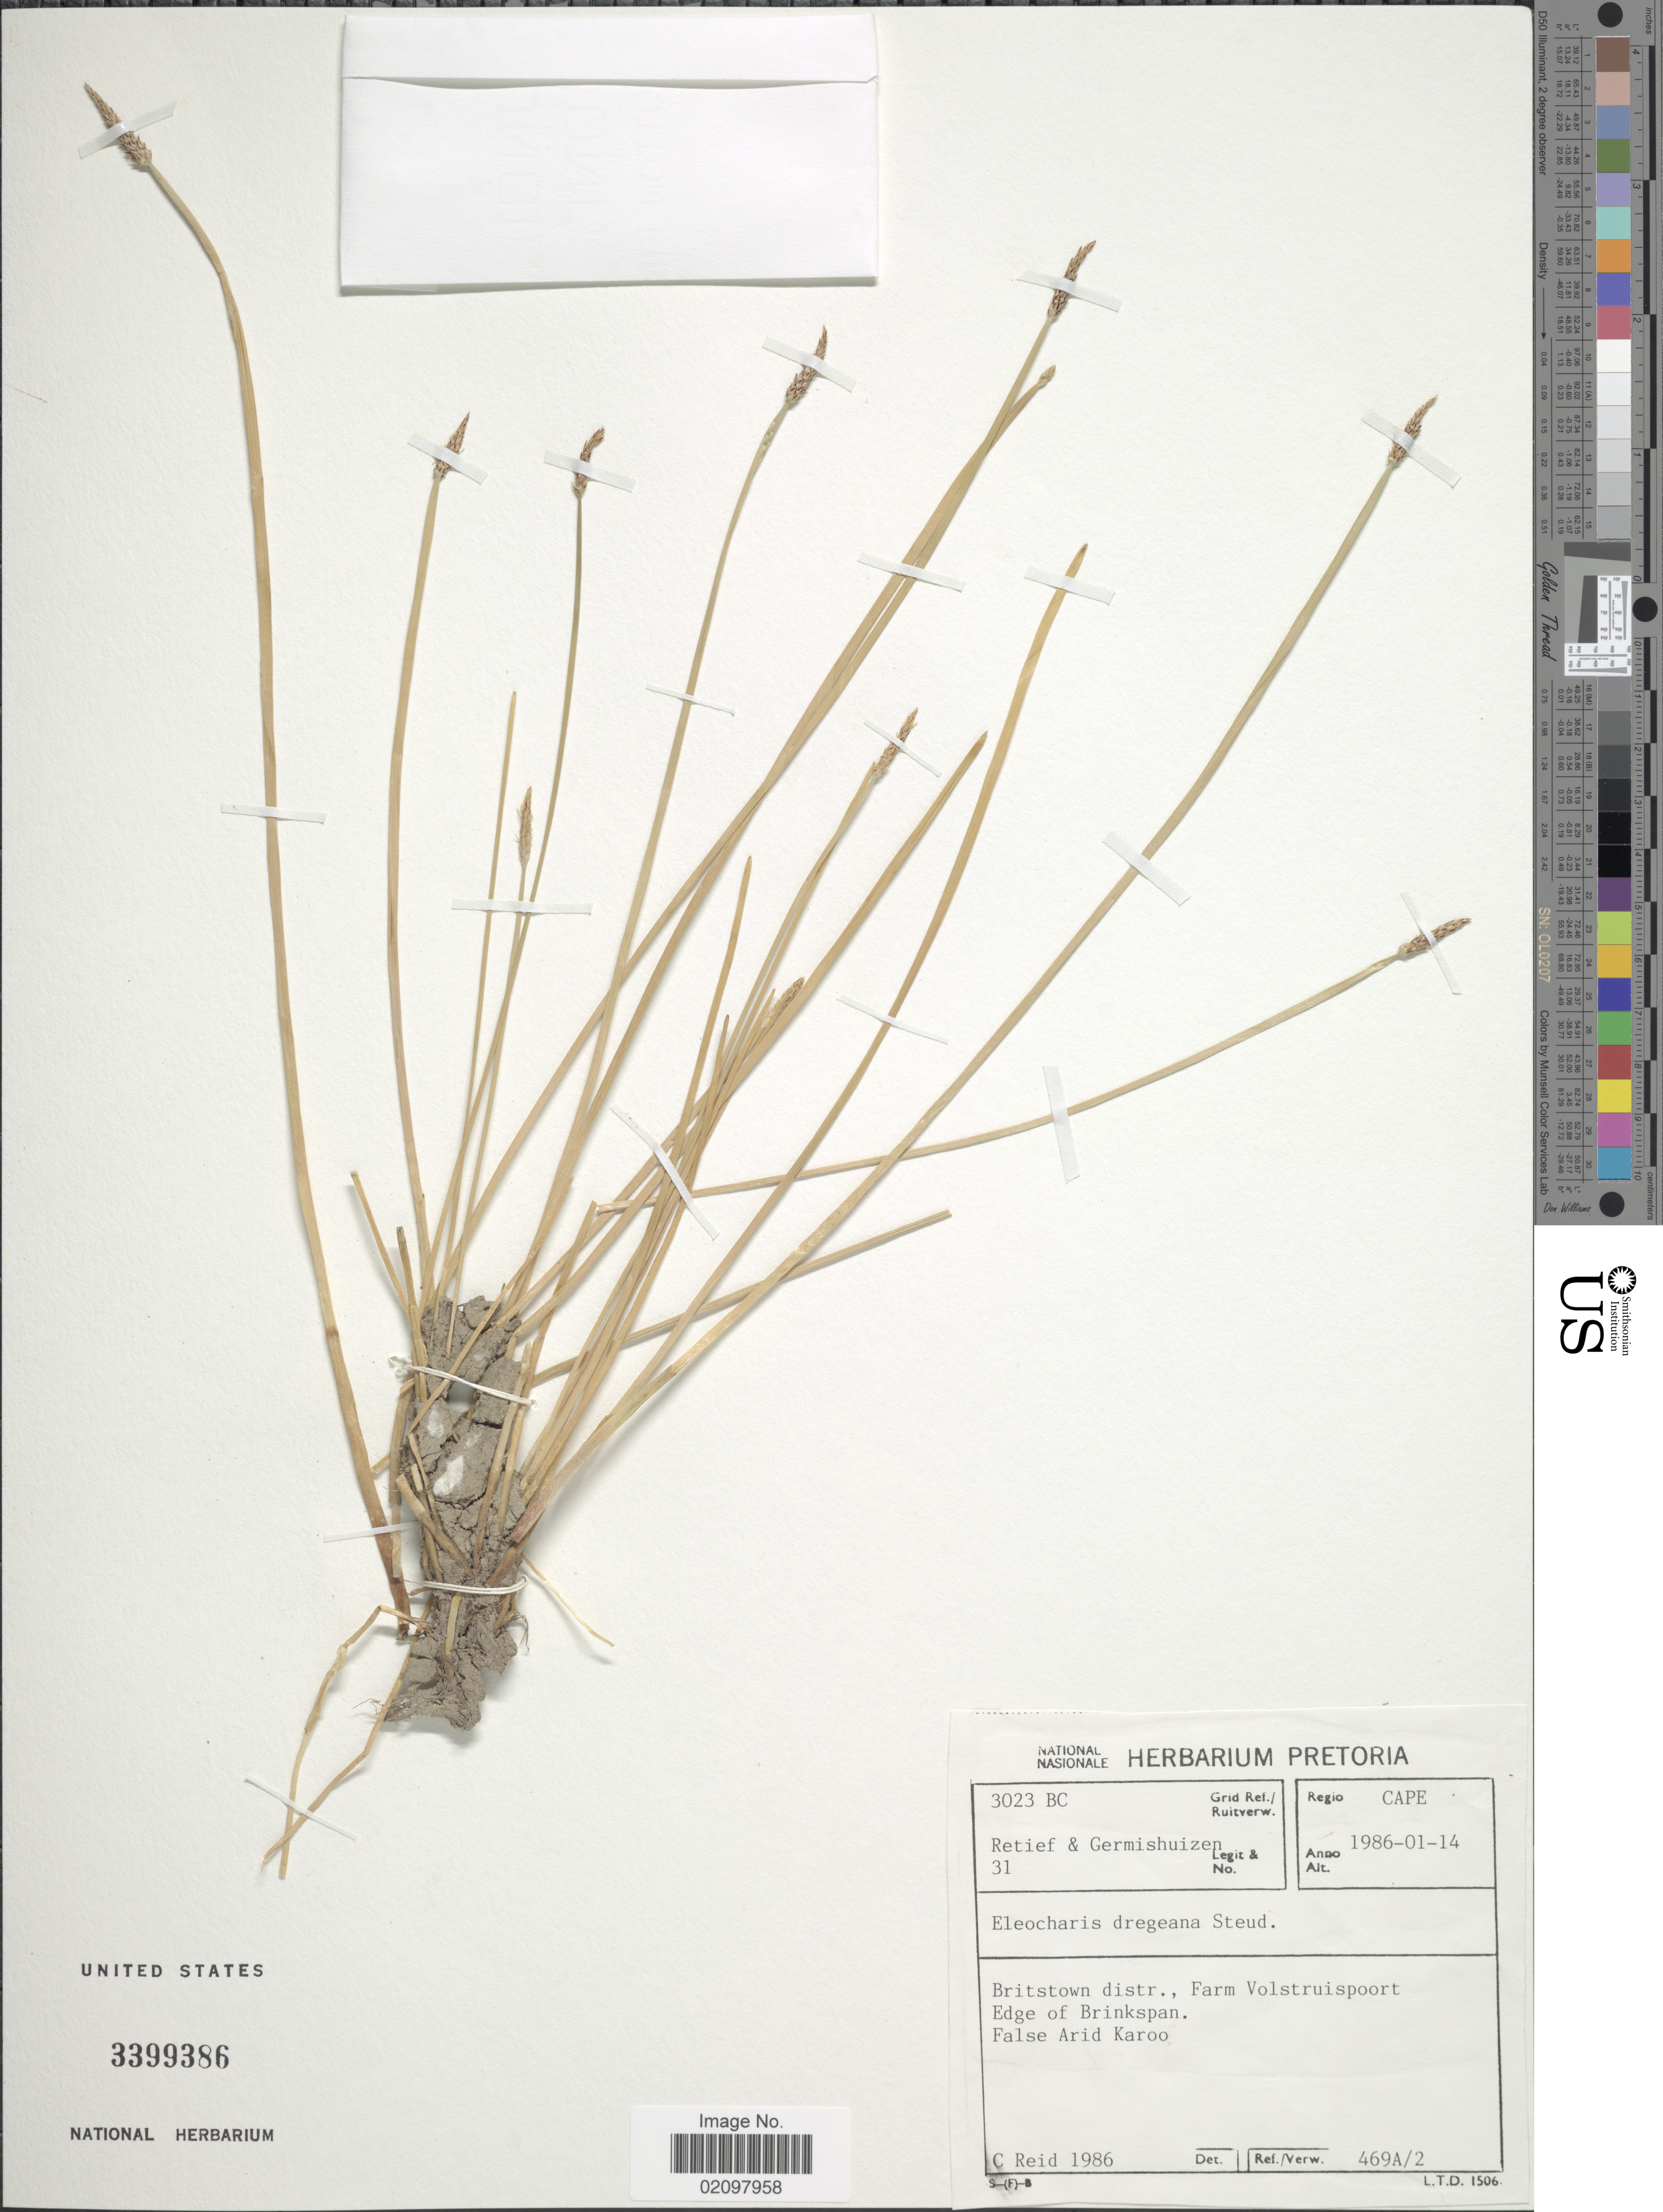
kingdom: Plantae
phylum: Tracheophyta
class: Liliopsida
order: Poales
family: Cyperaceae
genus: Eleocharis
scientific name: Eleocharis dregeana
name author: Steud.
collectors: E. Retief & G. Germishuizen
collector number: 31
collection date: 1986-01-14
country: South Africa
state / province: Northern Cape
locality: Regio Cape, Britstown distr., Farm Volstruispoort, Edge of Brinkspan. False Arid Karoo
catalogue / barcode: US 3399386